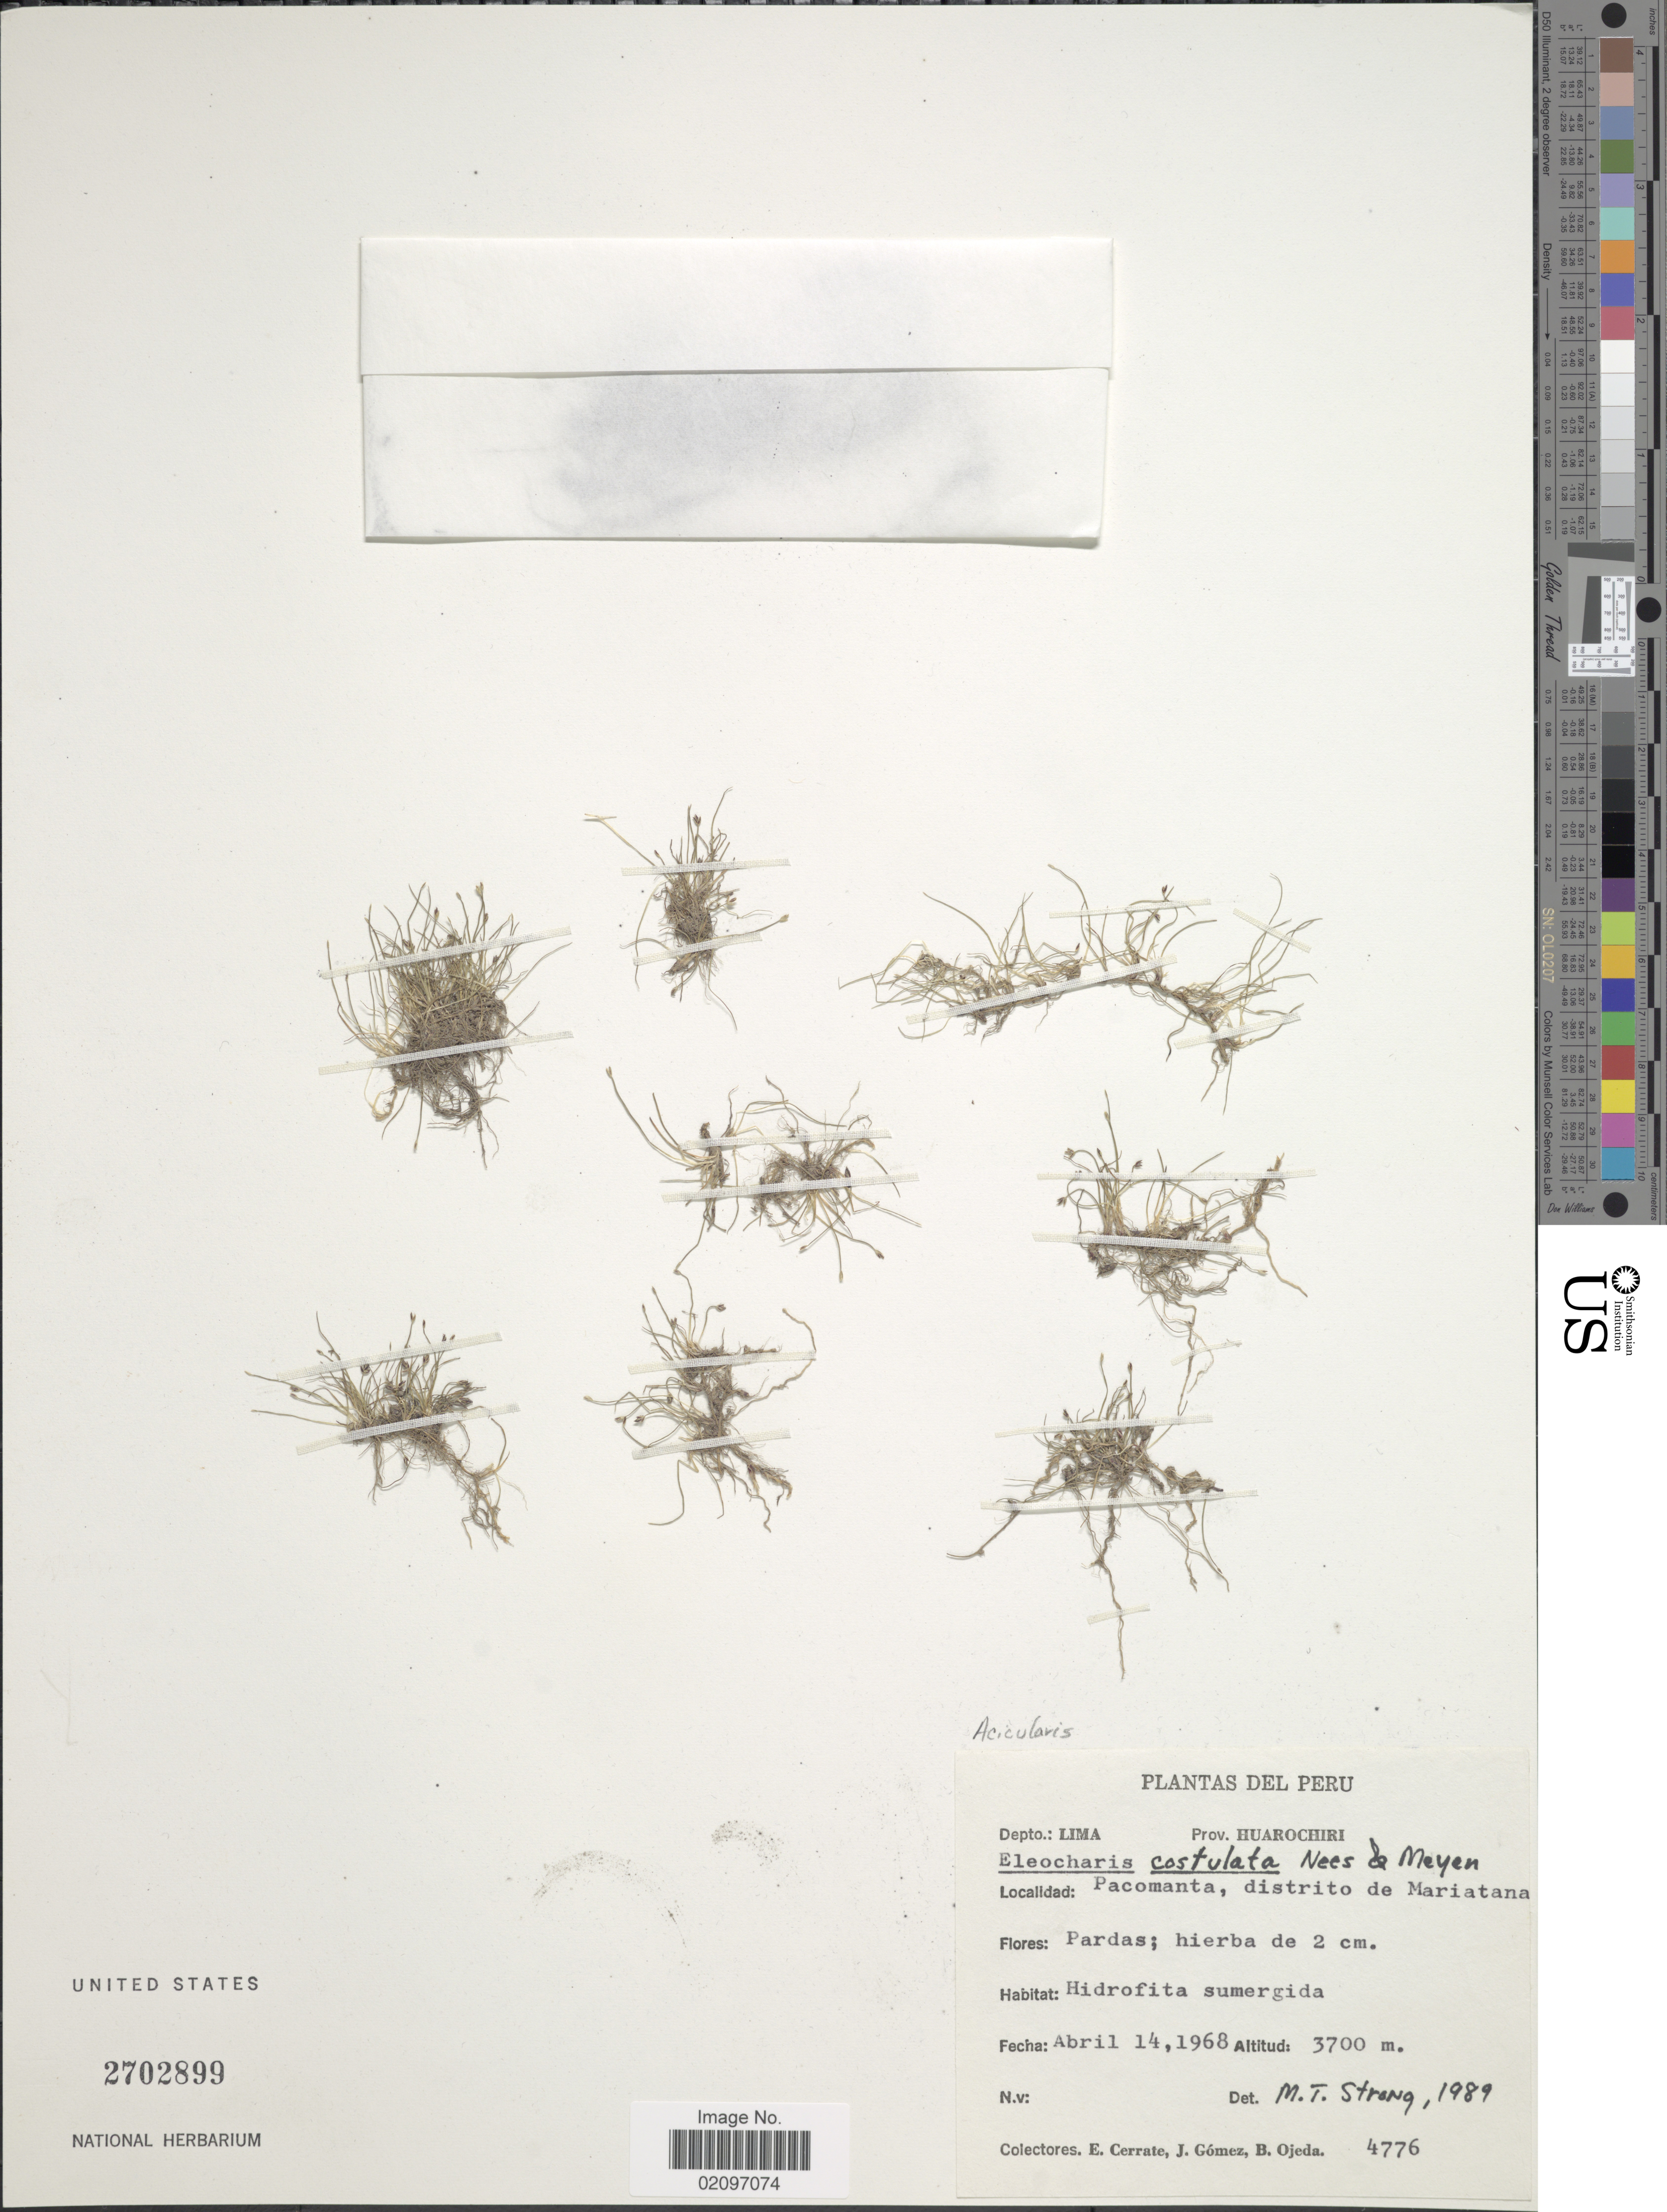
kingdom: Plantae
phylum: Tracheophyta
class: Liliopsida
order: Poales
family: Cyperaceae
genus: Eleocharis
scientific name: Eleocharis radicans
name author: (A. Dietrich) Kunth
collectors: E. Cerrate, J. Gómez & B. Ojeda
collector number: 4776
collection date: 1968-04-14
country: Peru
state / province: Lima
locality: Depto.: Lima, Prov. Huarochiri, Pacomanta, distrito de Mariatana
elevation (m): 3700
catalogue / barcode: US 2702899